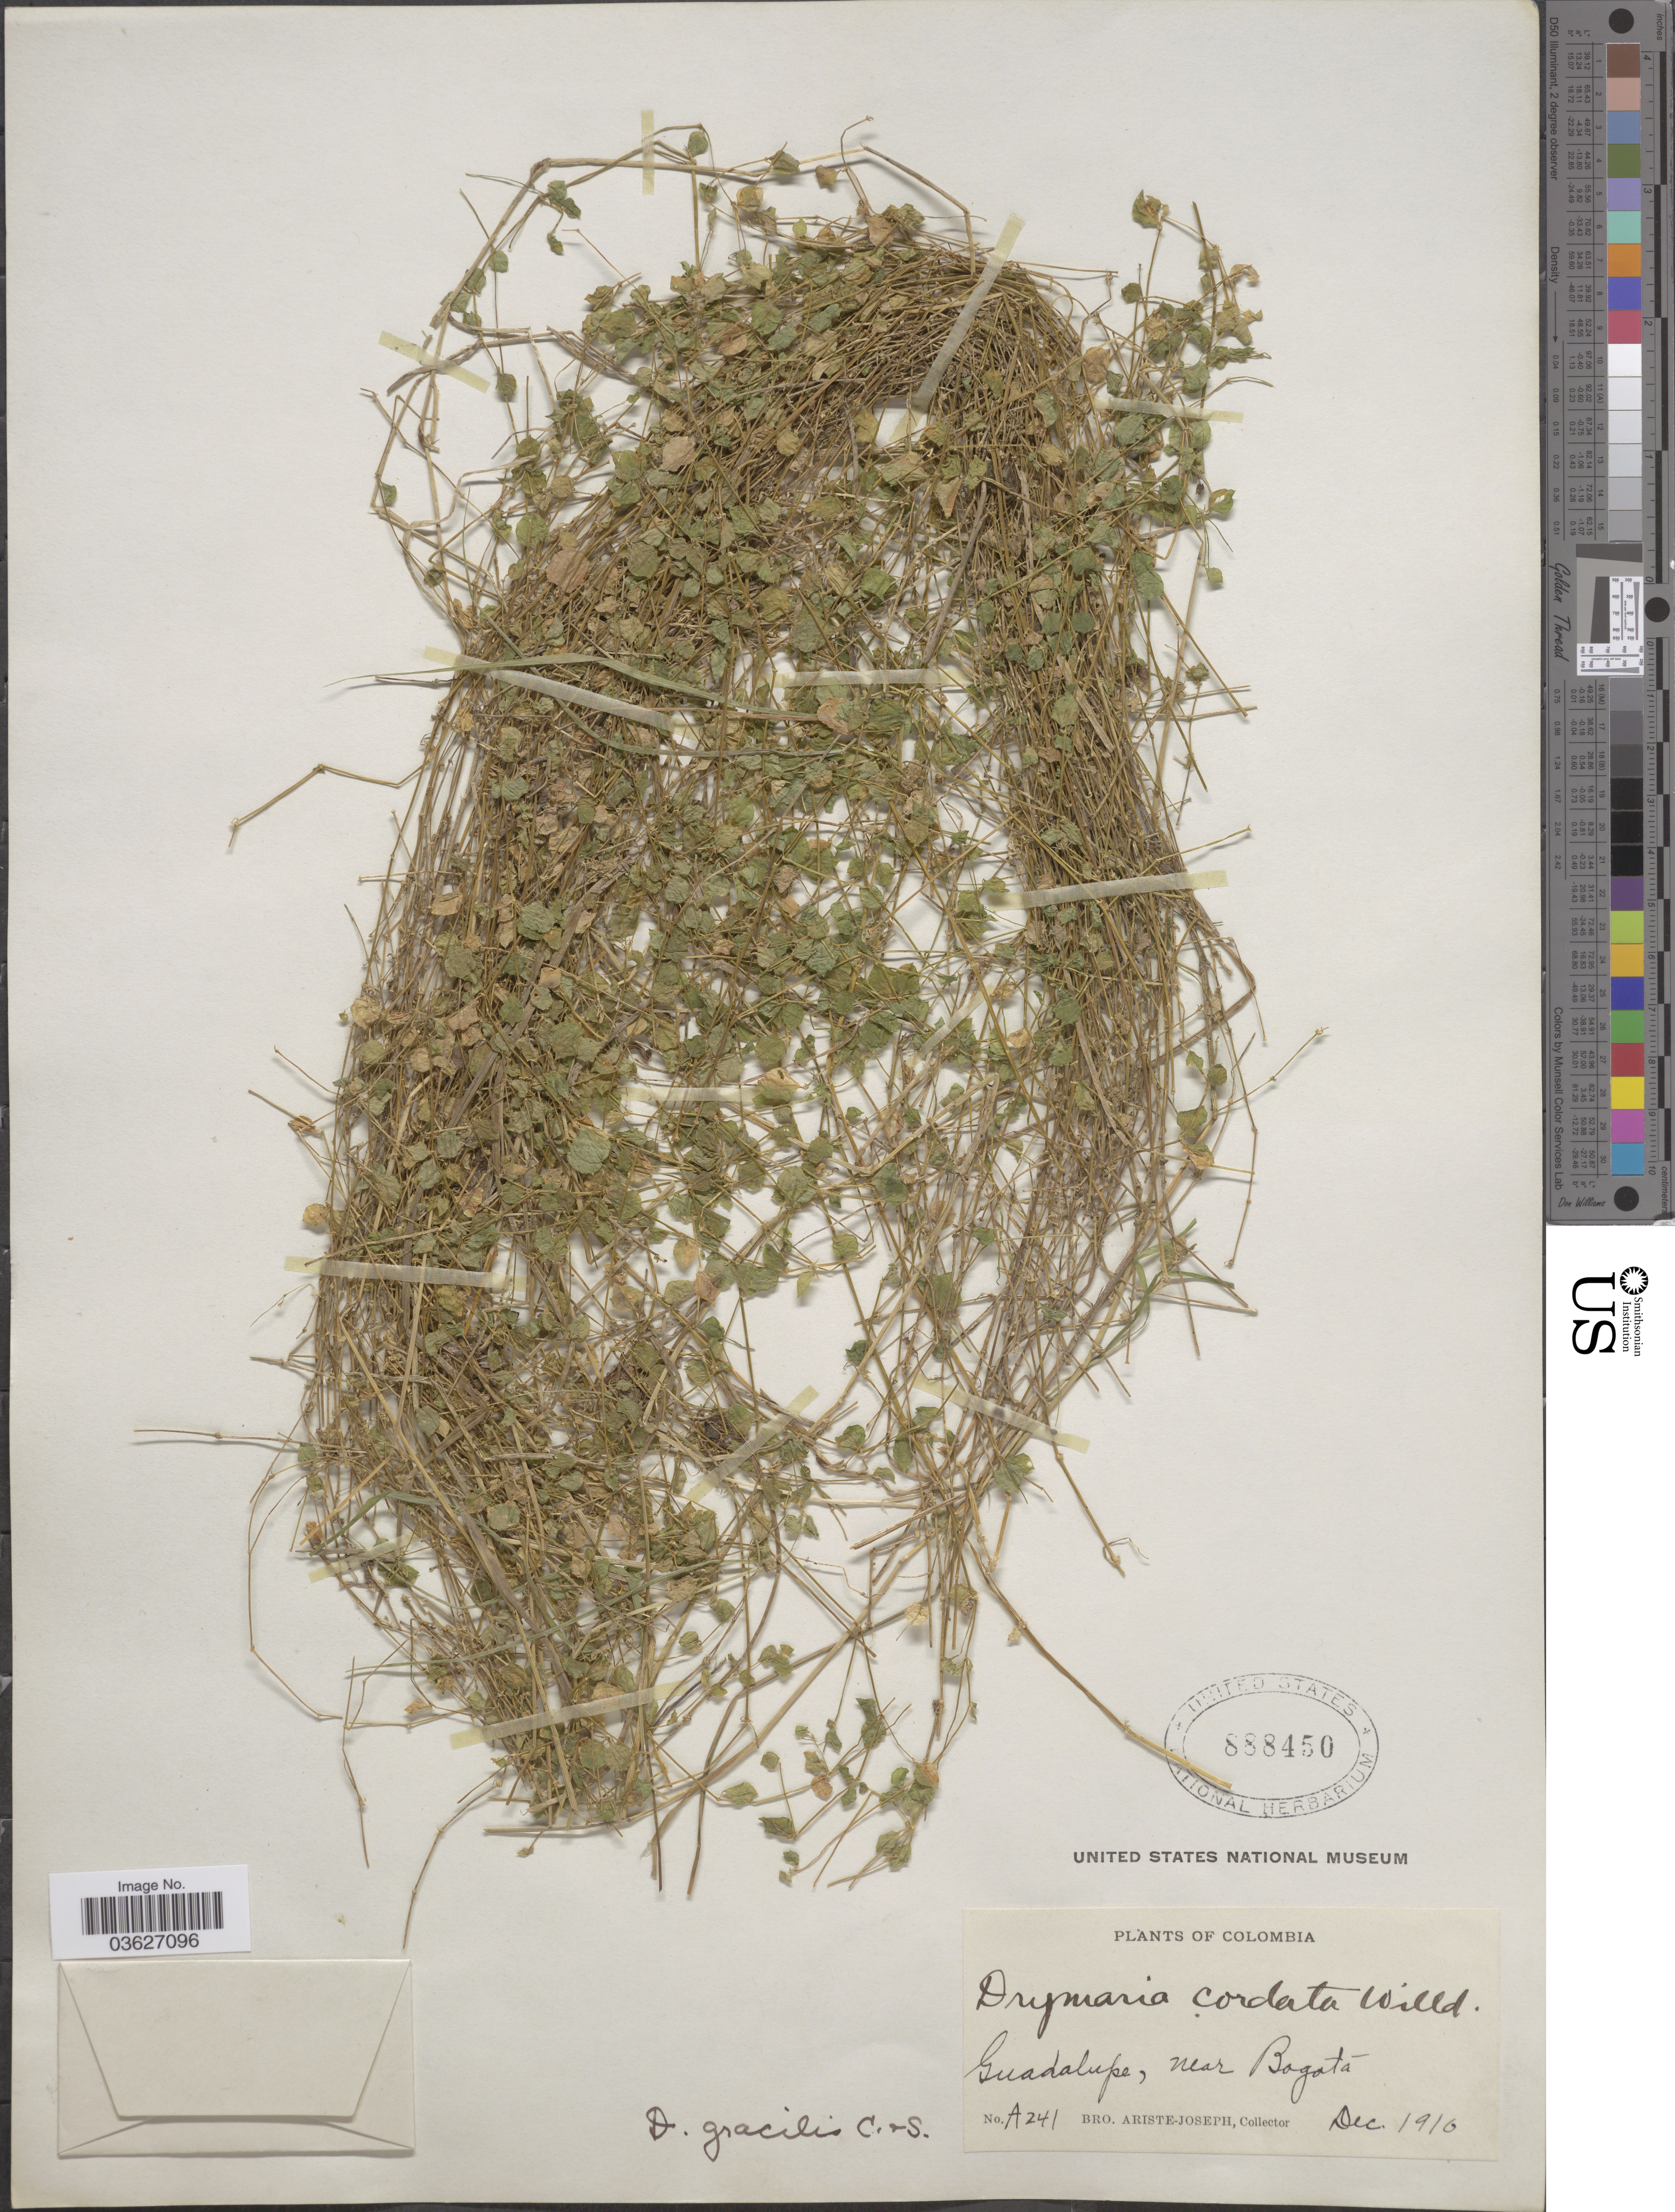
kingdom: Plantae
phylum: Tracheophyta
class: Magnoliopsida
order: Caryophyllales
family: Caryophyllaceae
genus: Drymaria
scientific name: Drymaria gracilis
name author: Cham. & Schltdl.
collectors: Bro. Ariste-Joseph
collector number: A241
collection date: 1910-12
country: Colombia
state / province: Bogota D.C.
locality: Guadalupe, near Bogotá.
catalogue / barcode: US 888450